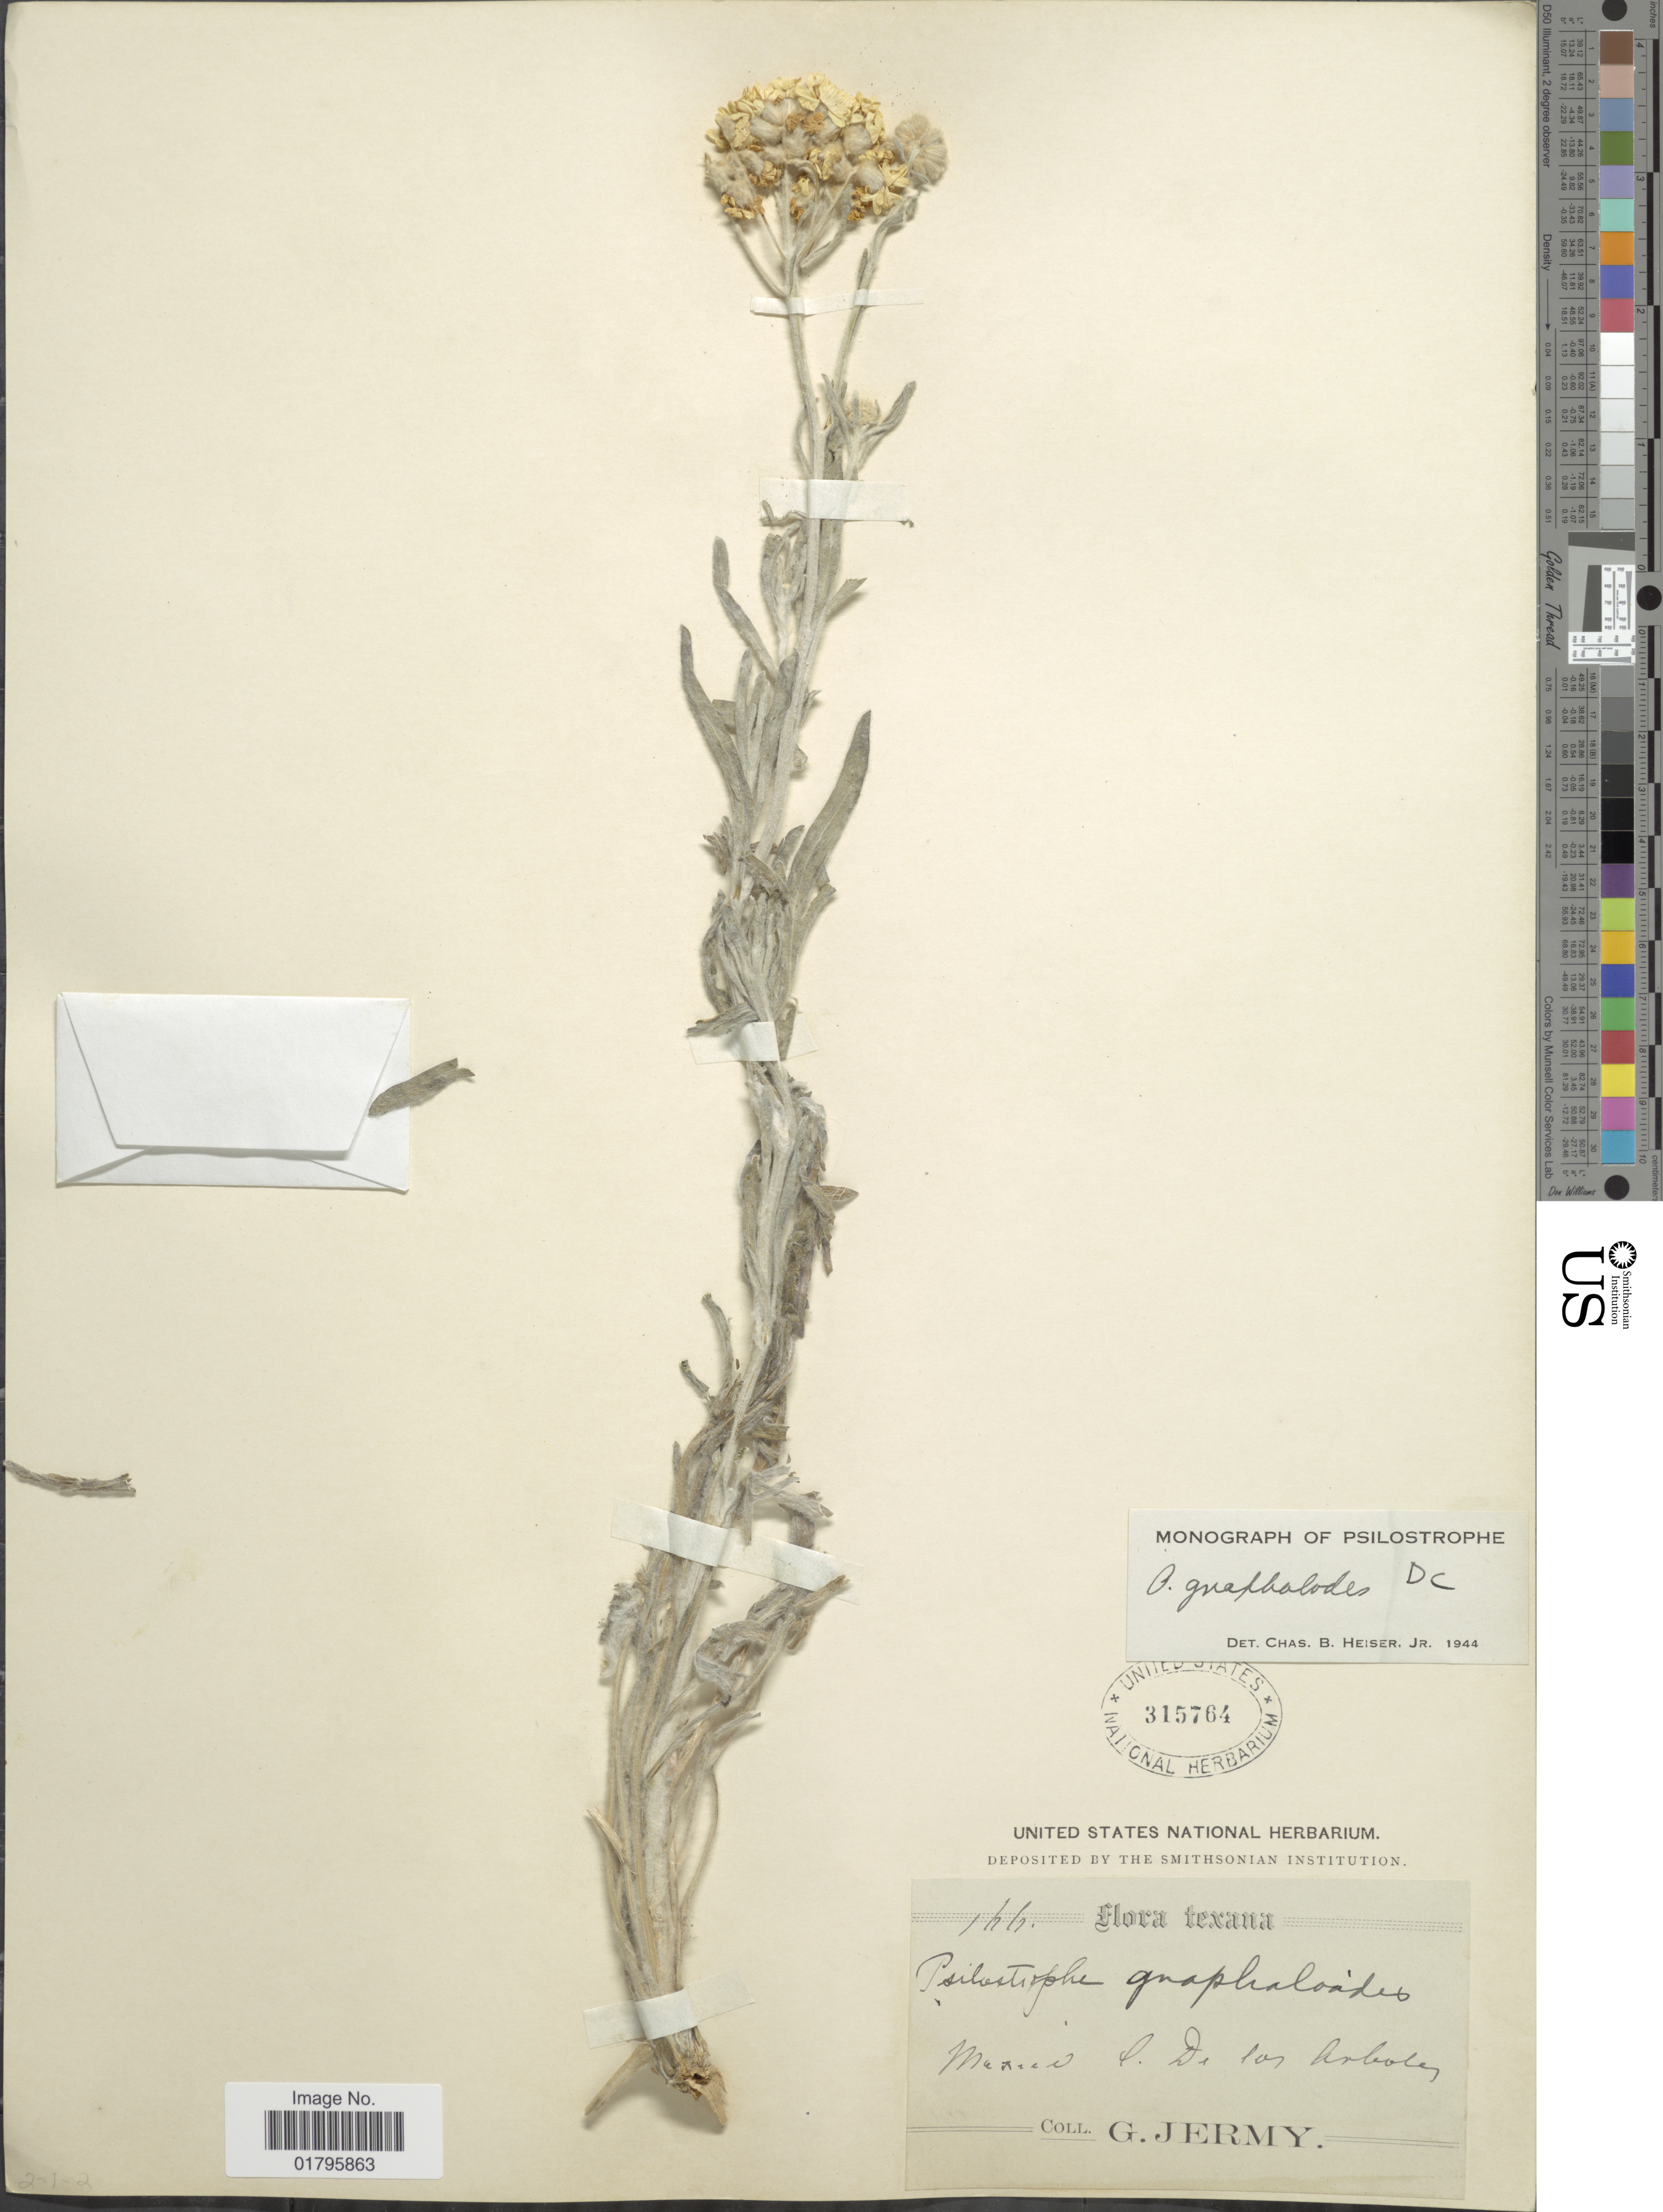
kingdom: Plantae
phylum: Tracheophyta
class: Magnoliopsida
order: Asterales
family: Asteraceae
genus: Psilostrophe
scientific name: Psilostrophe gnaphaloides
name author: DC.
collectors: G. Jermy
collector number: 166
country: Mexico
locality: Mexico C [interpreted]. De Los Arboles.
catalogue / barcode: US 315764